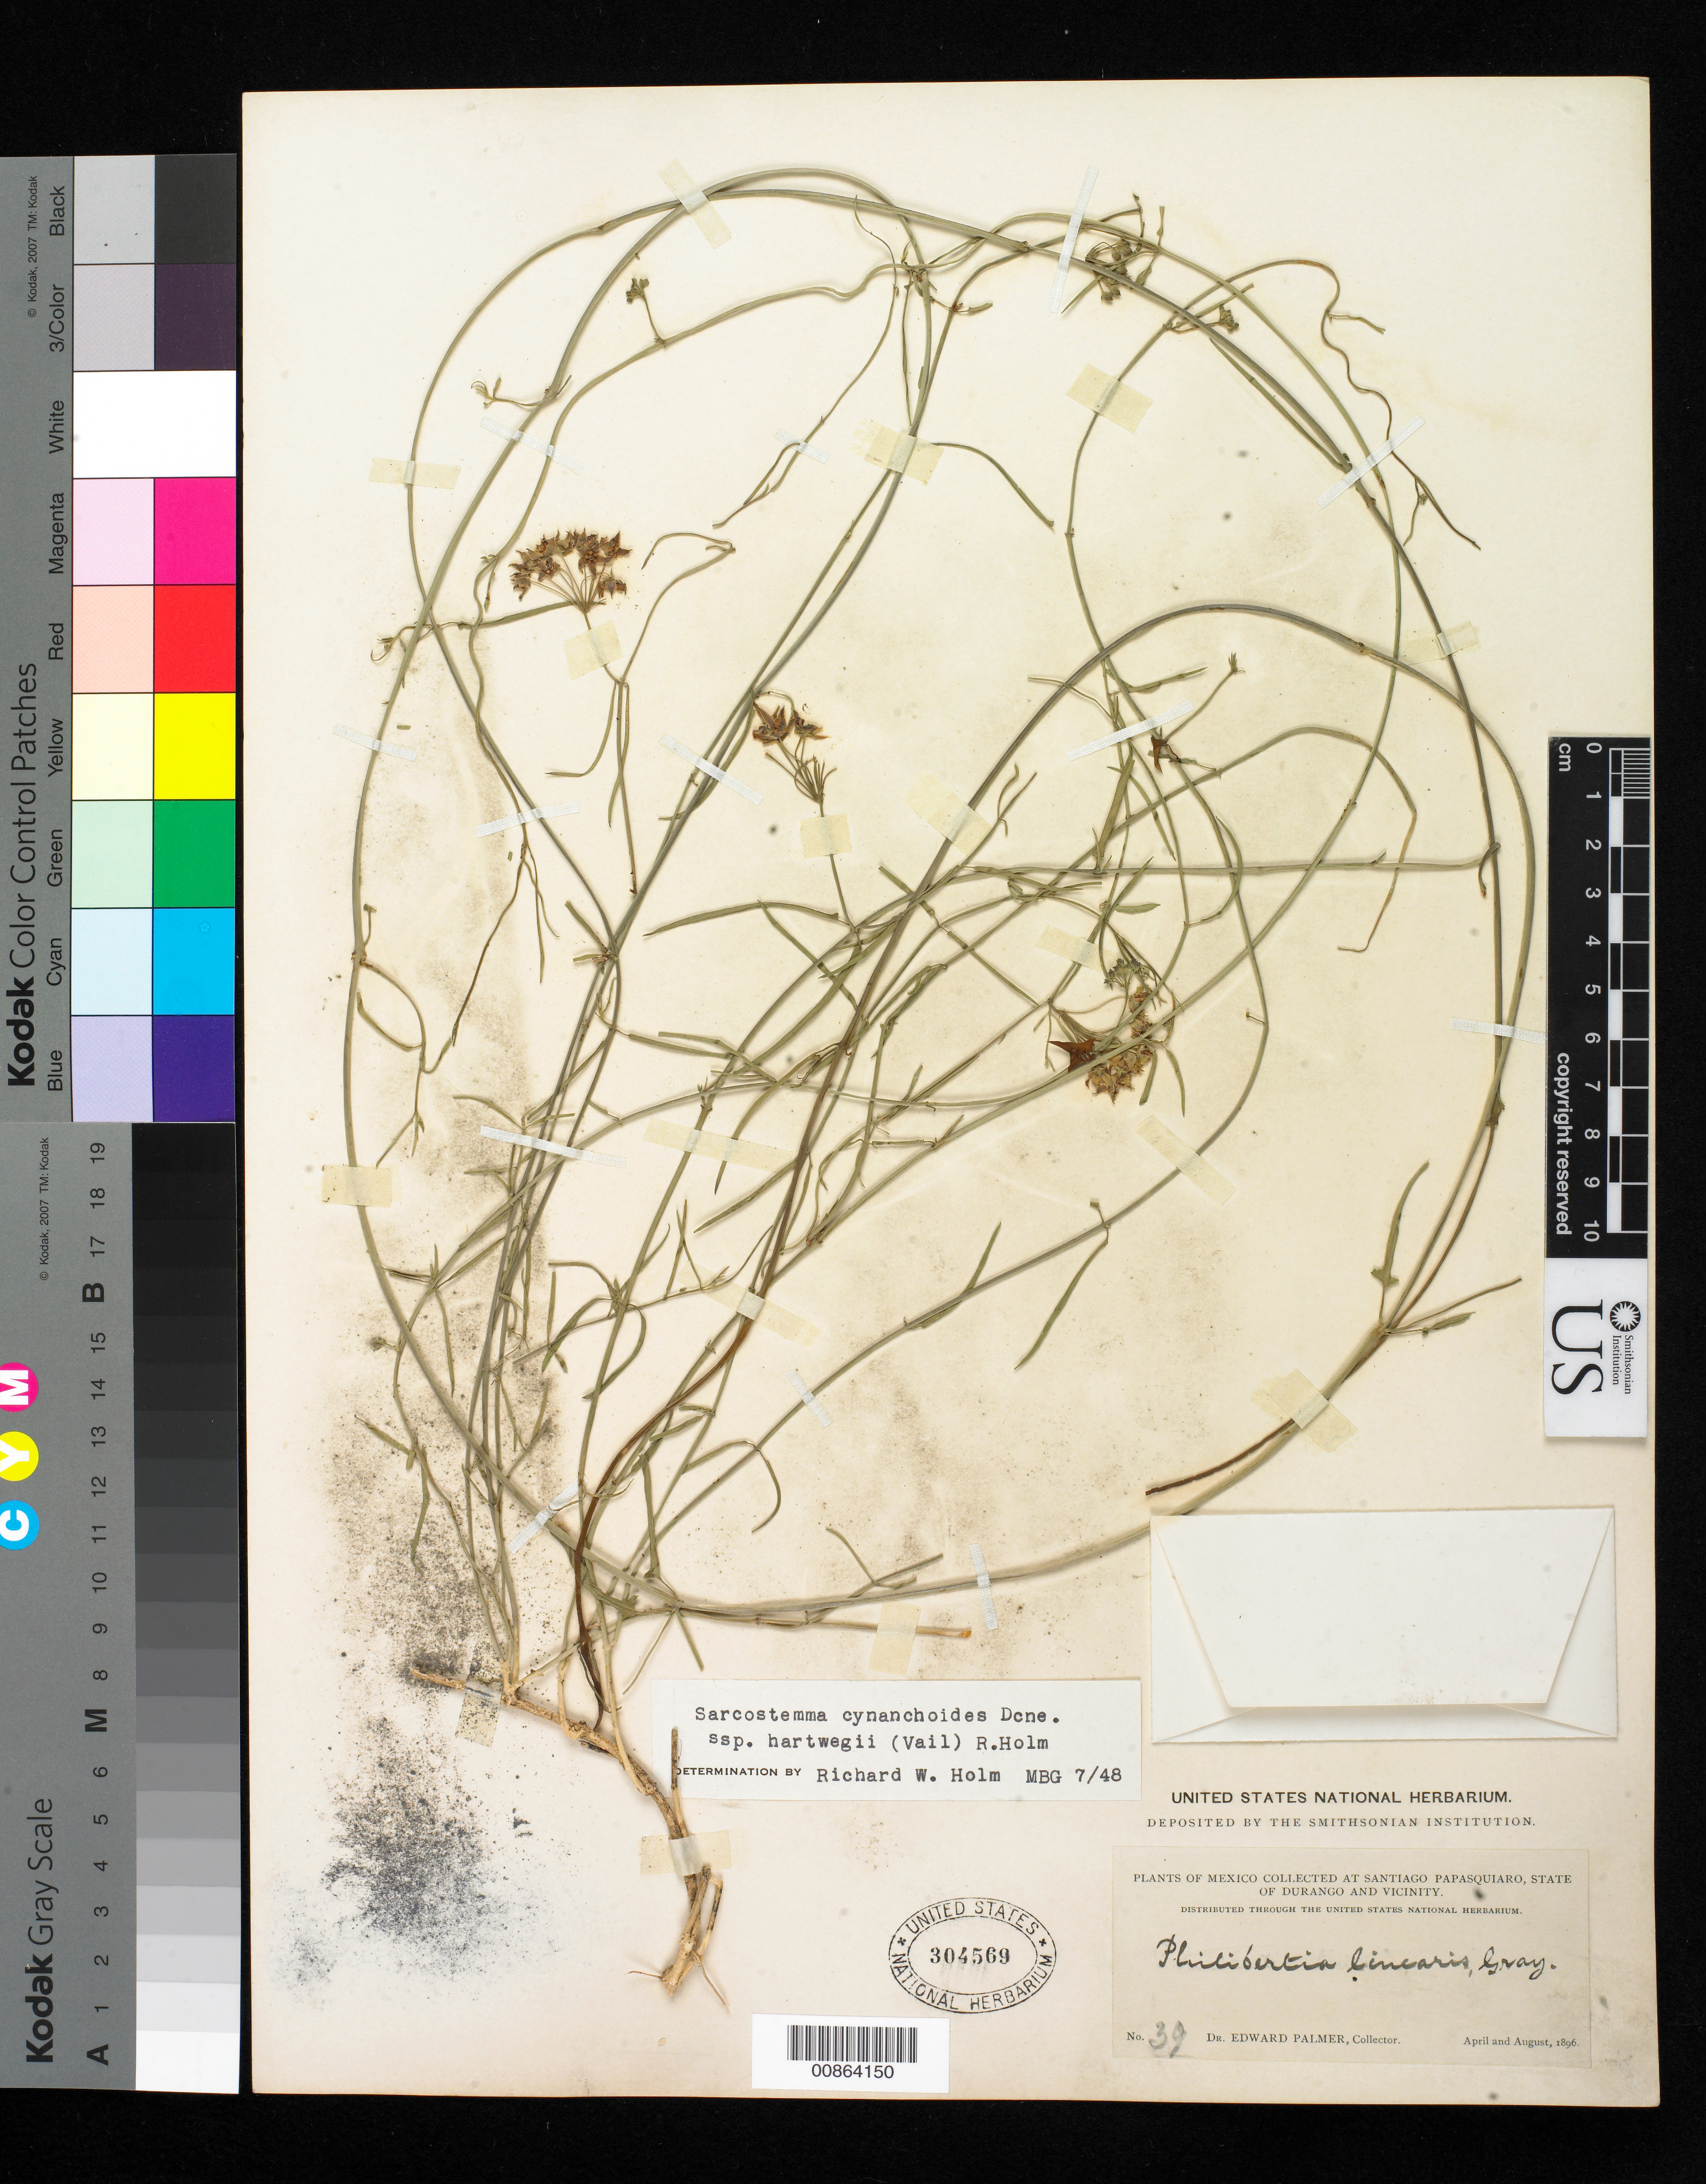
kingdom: Plantae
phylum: Tracheophyta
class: Magnoliopsida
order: Gentianales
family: Apocynaceae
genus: Sarcostemma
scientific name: Sarcostemma cynanchoides subsp. hartwegii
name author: (Vail) R.W. Holm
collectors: E. Palmer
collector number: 39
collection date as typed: Apr 1896 to -- Aug 1896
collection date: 1896-04/1896-08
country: Mexico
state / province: Durango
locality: Santiago Papasquiaro, Durango and vicinity.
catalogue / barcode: US 304569